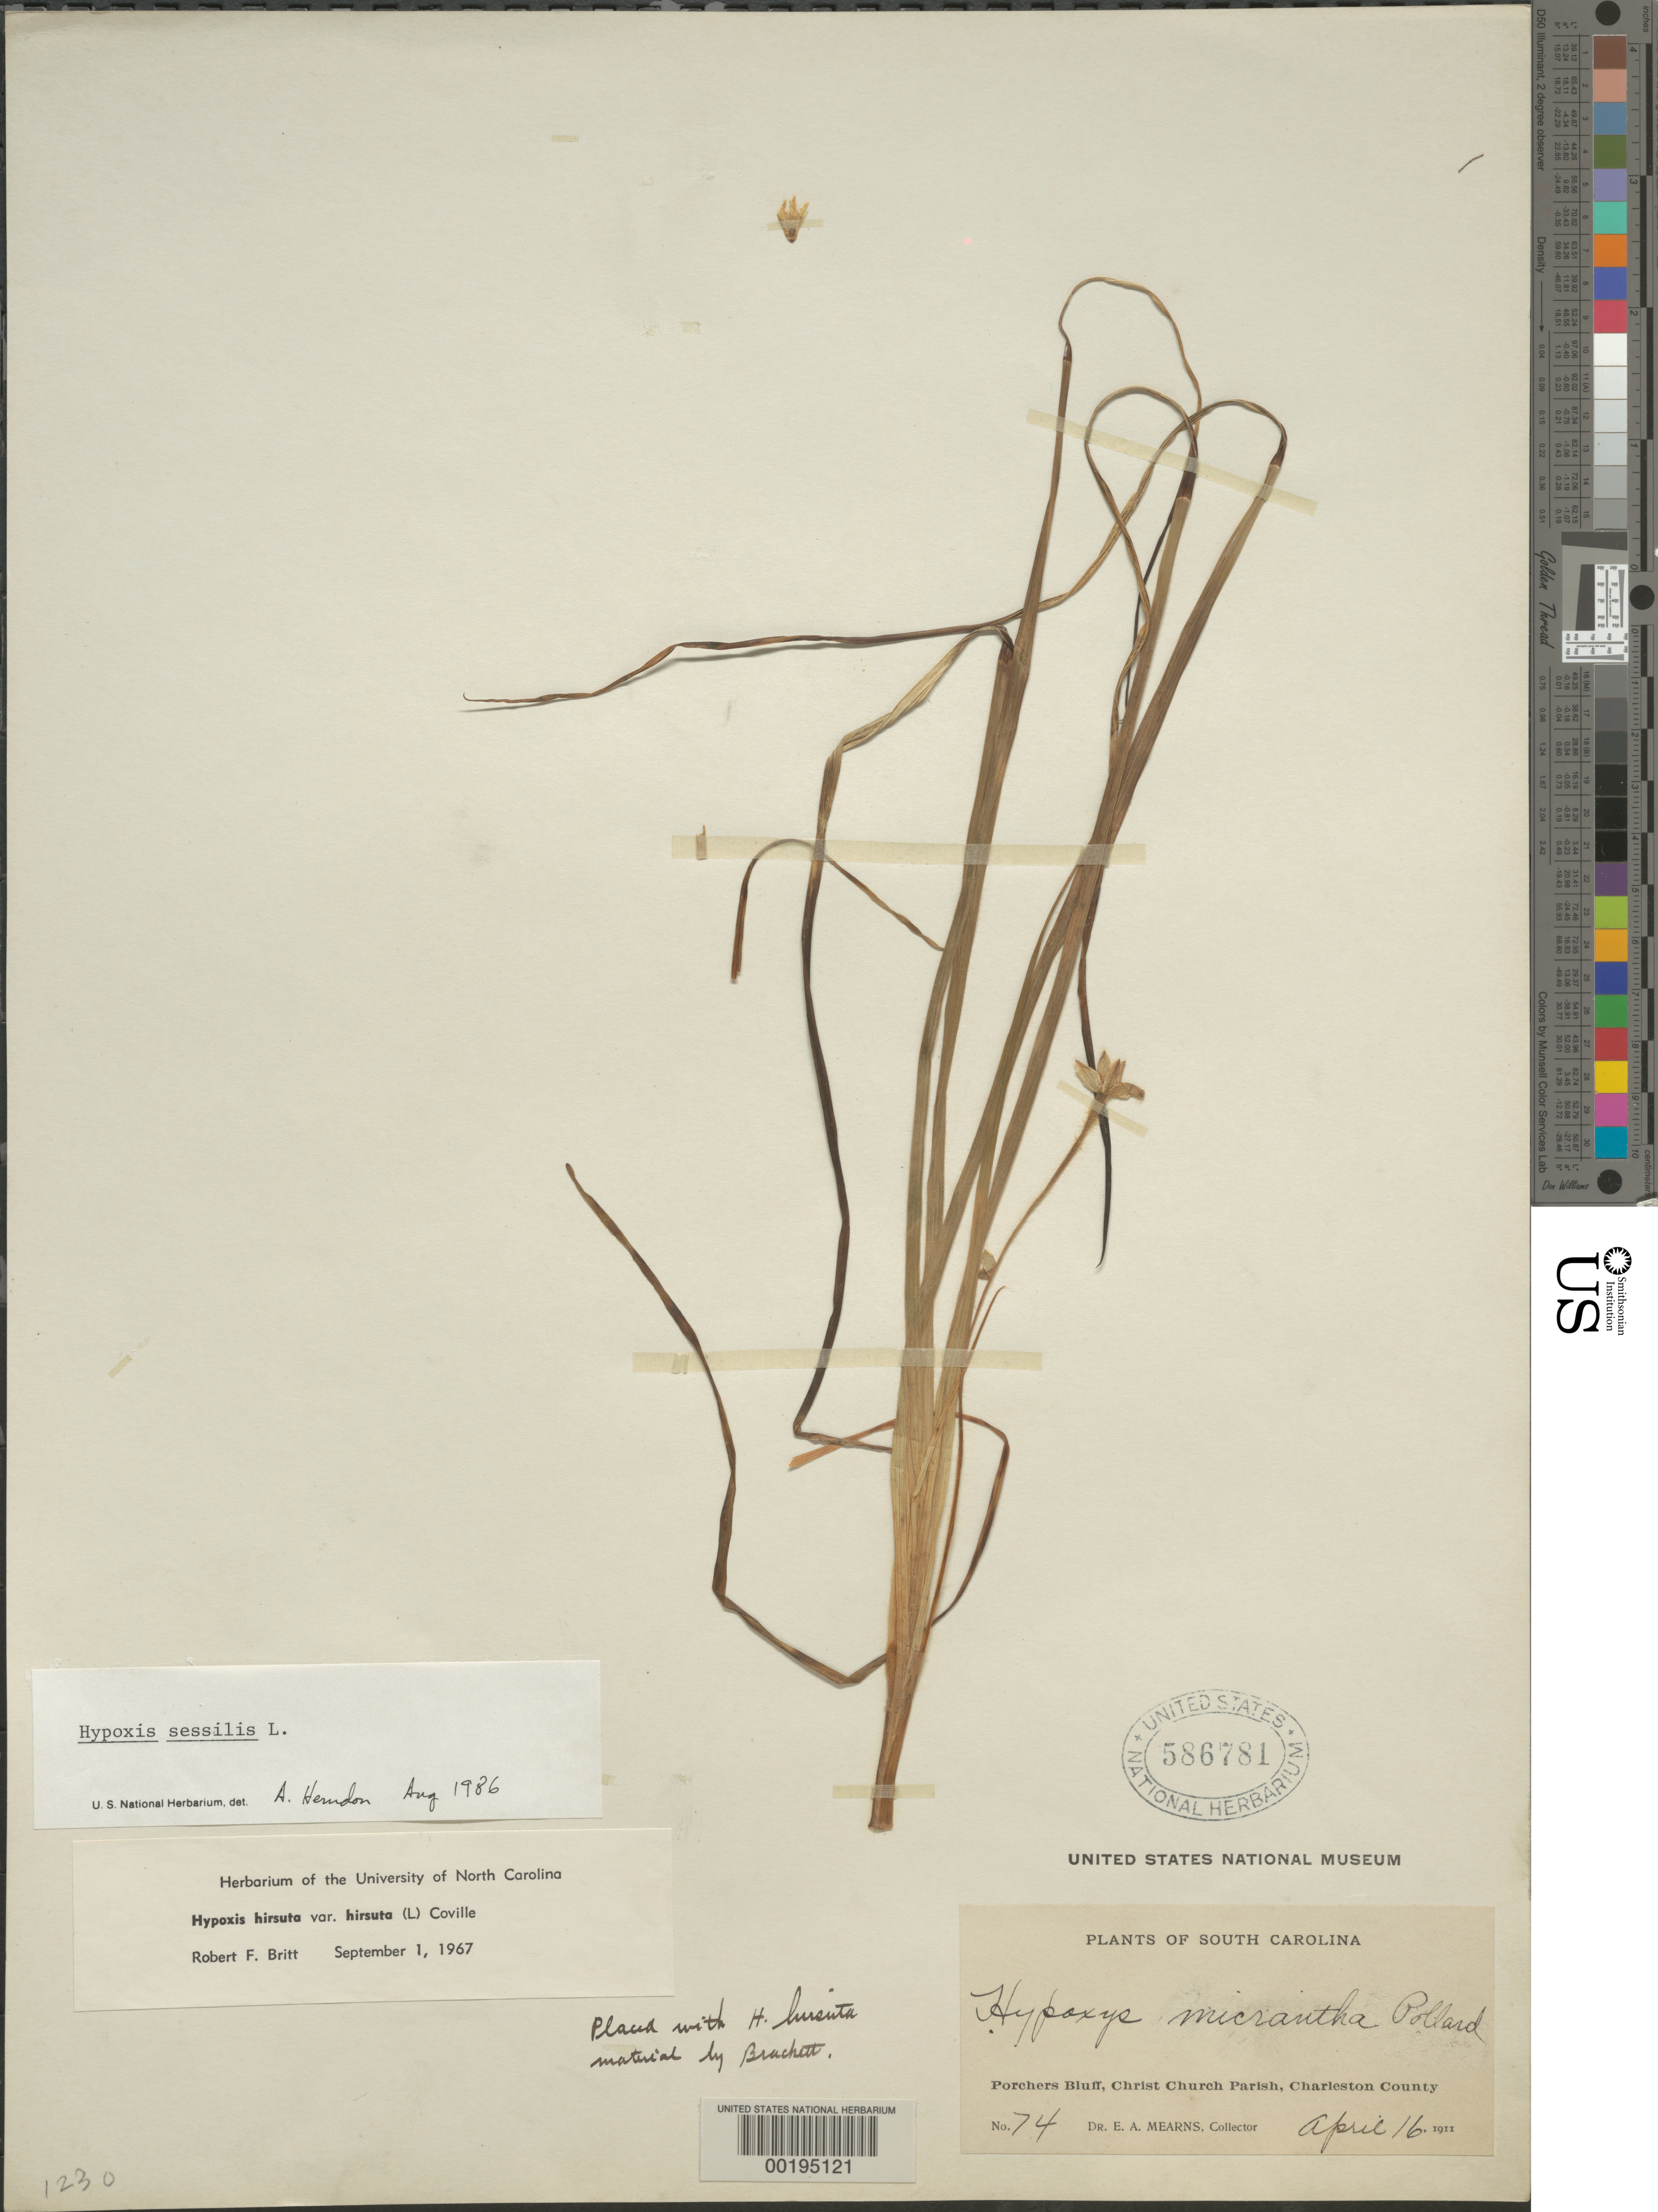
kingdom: Plantae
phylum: Tracheophyta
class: Liliopsida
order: Asparagales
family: Hypoxidaceae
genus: Hypoxis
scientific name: Hypoxis sessilis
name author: L.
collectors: E. A. Mearns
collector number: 74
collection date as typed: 16 Apr 1911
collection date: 1911-04-16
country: United States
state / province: South Carolina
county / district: Charleston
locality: Porchers bluff, christ church parish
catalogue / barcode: US 586781